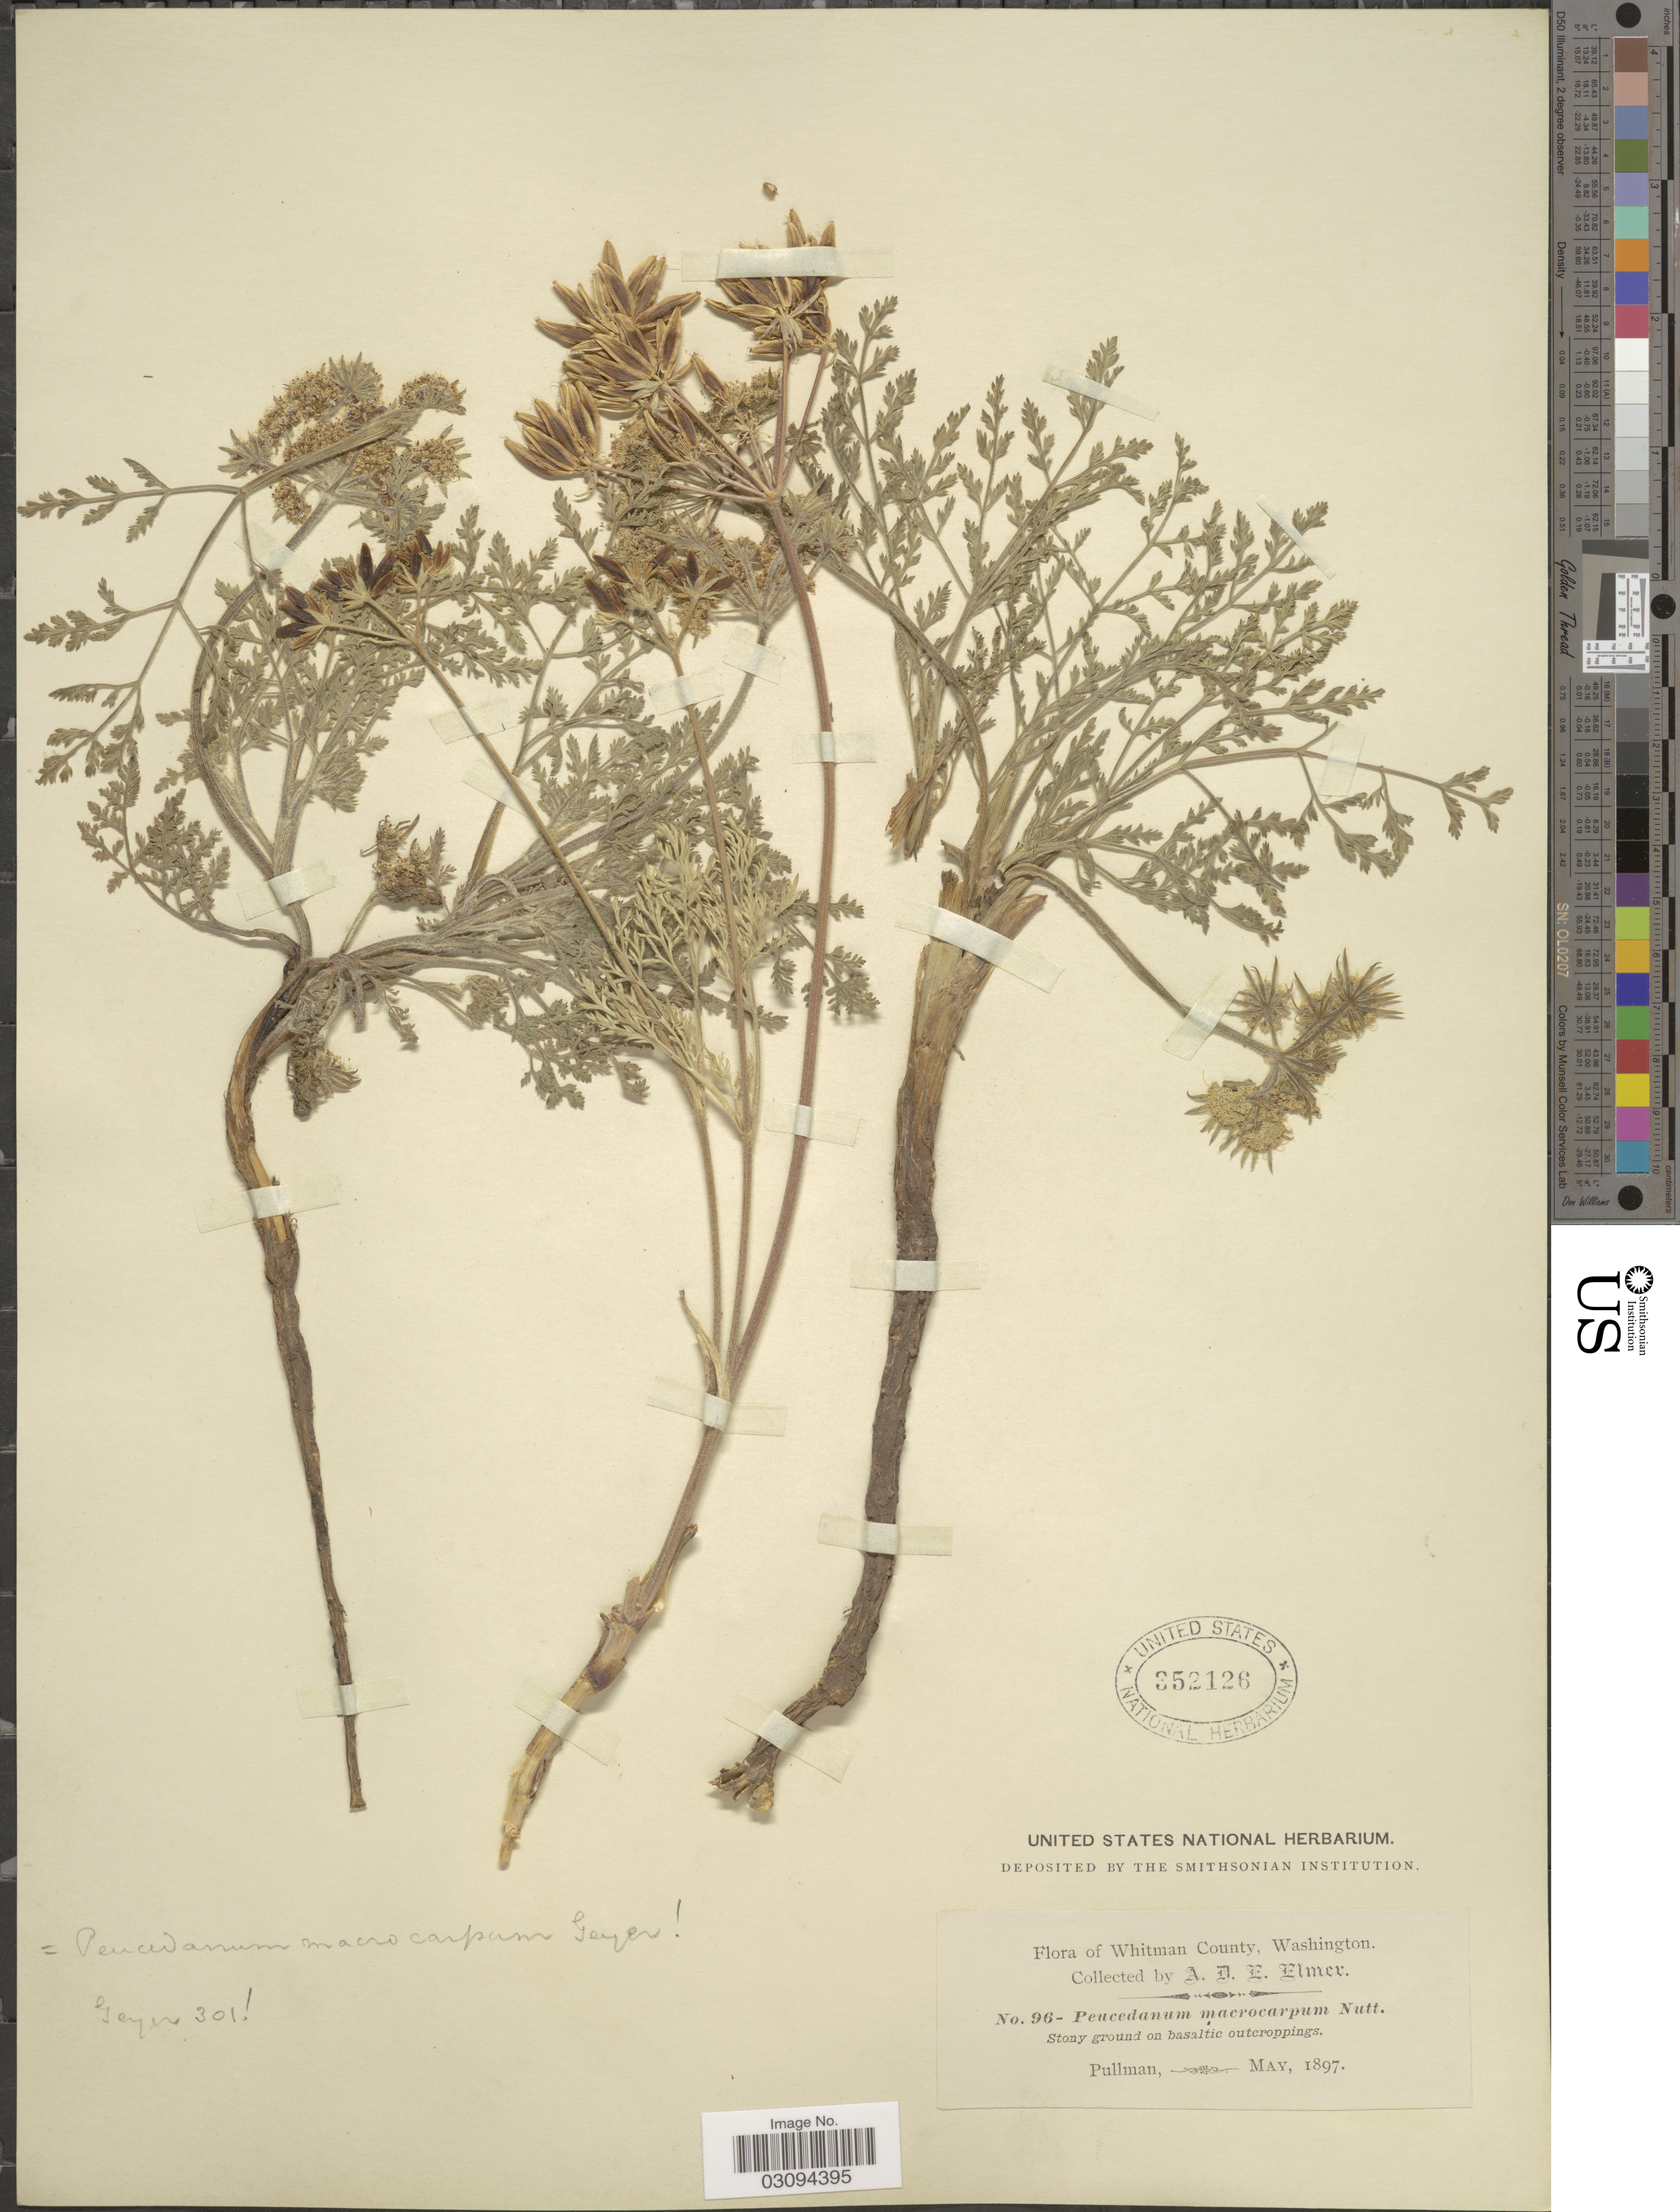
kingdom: Plantae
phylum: Tracheophyta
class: Magnoliopsida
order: Apiales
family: Apiaceae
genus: Lomatium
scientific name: Lomatium macrocarpum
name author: (Hook. et al.) J.M. Coult. & Rose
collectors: A. D. E. Elmer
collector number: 96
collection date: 1897-05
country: United States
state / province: Washington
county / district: Whitman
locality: Whitman County.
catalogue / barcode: US 352126